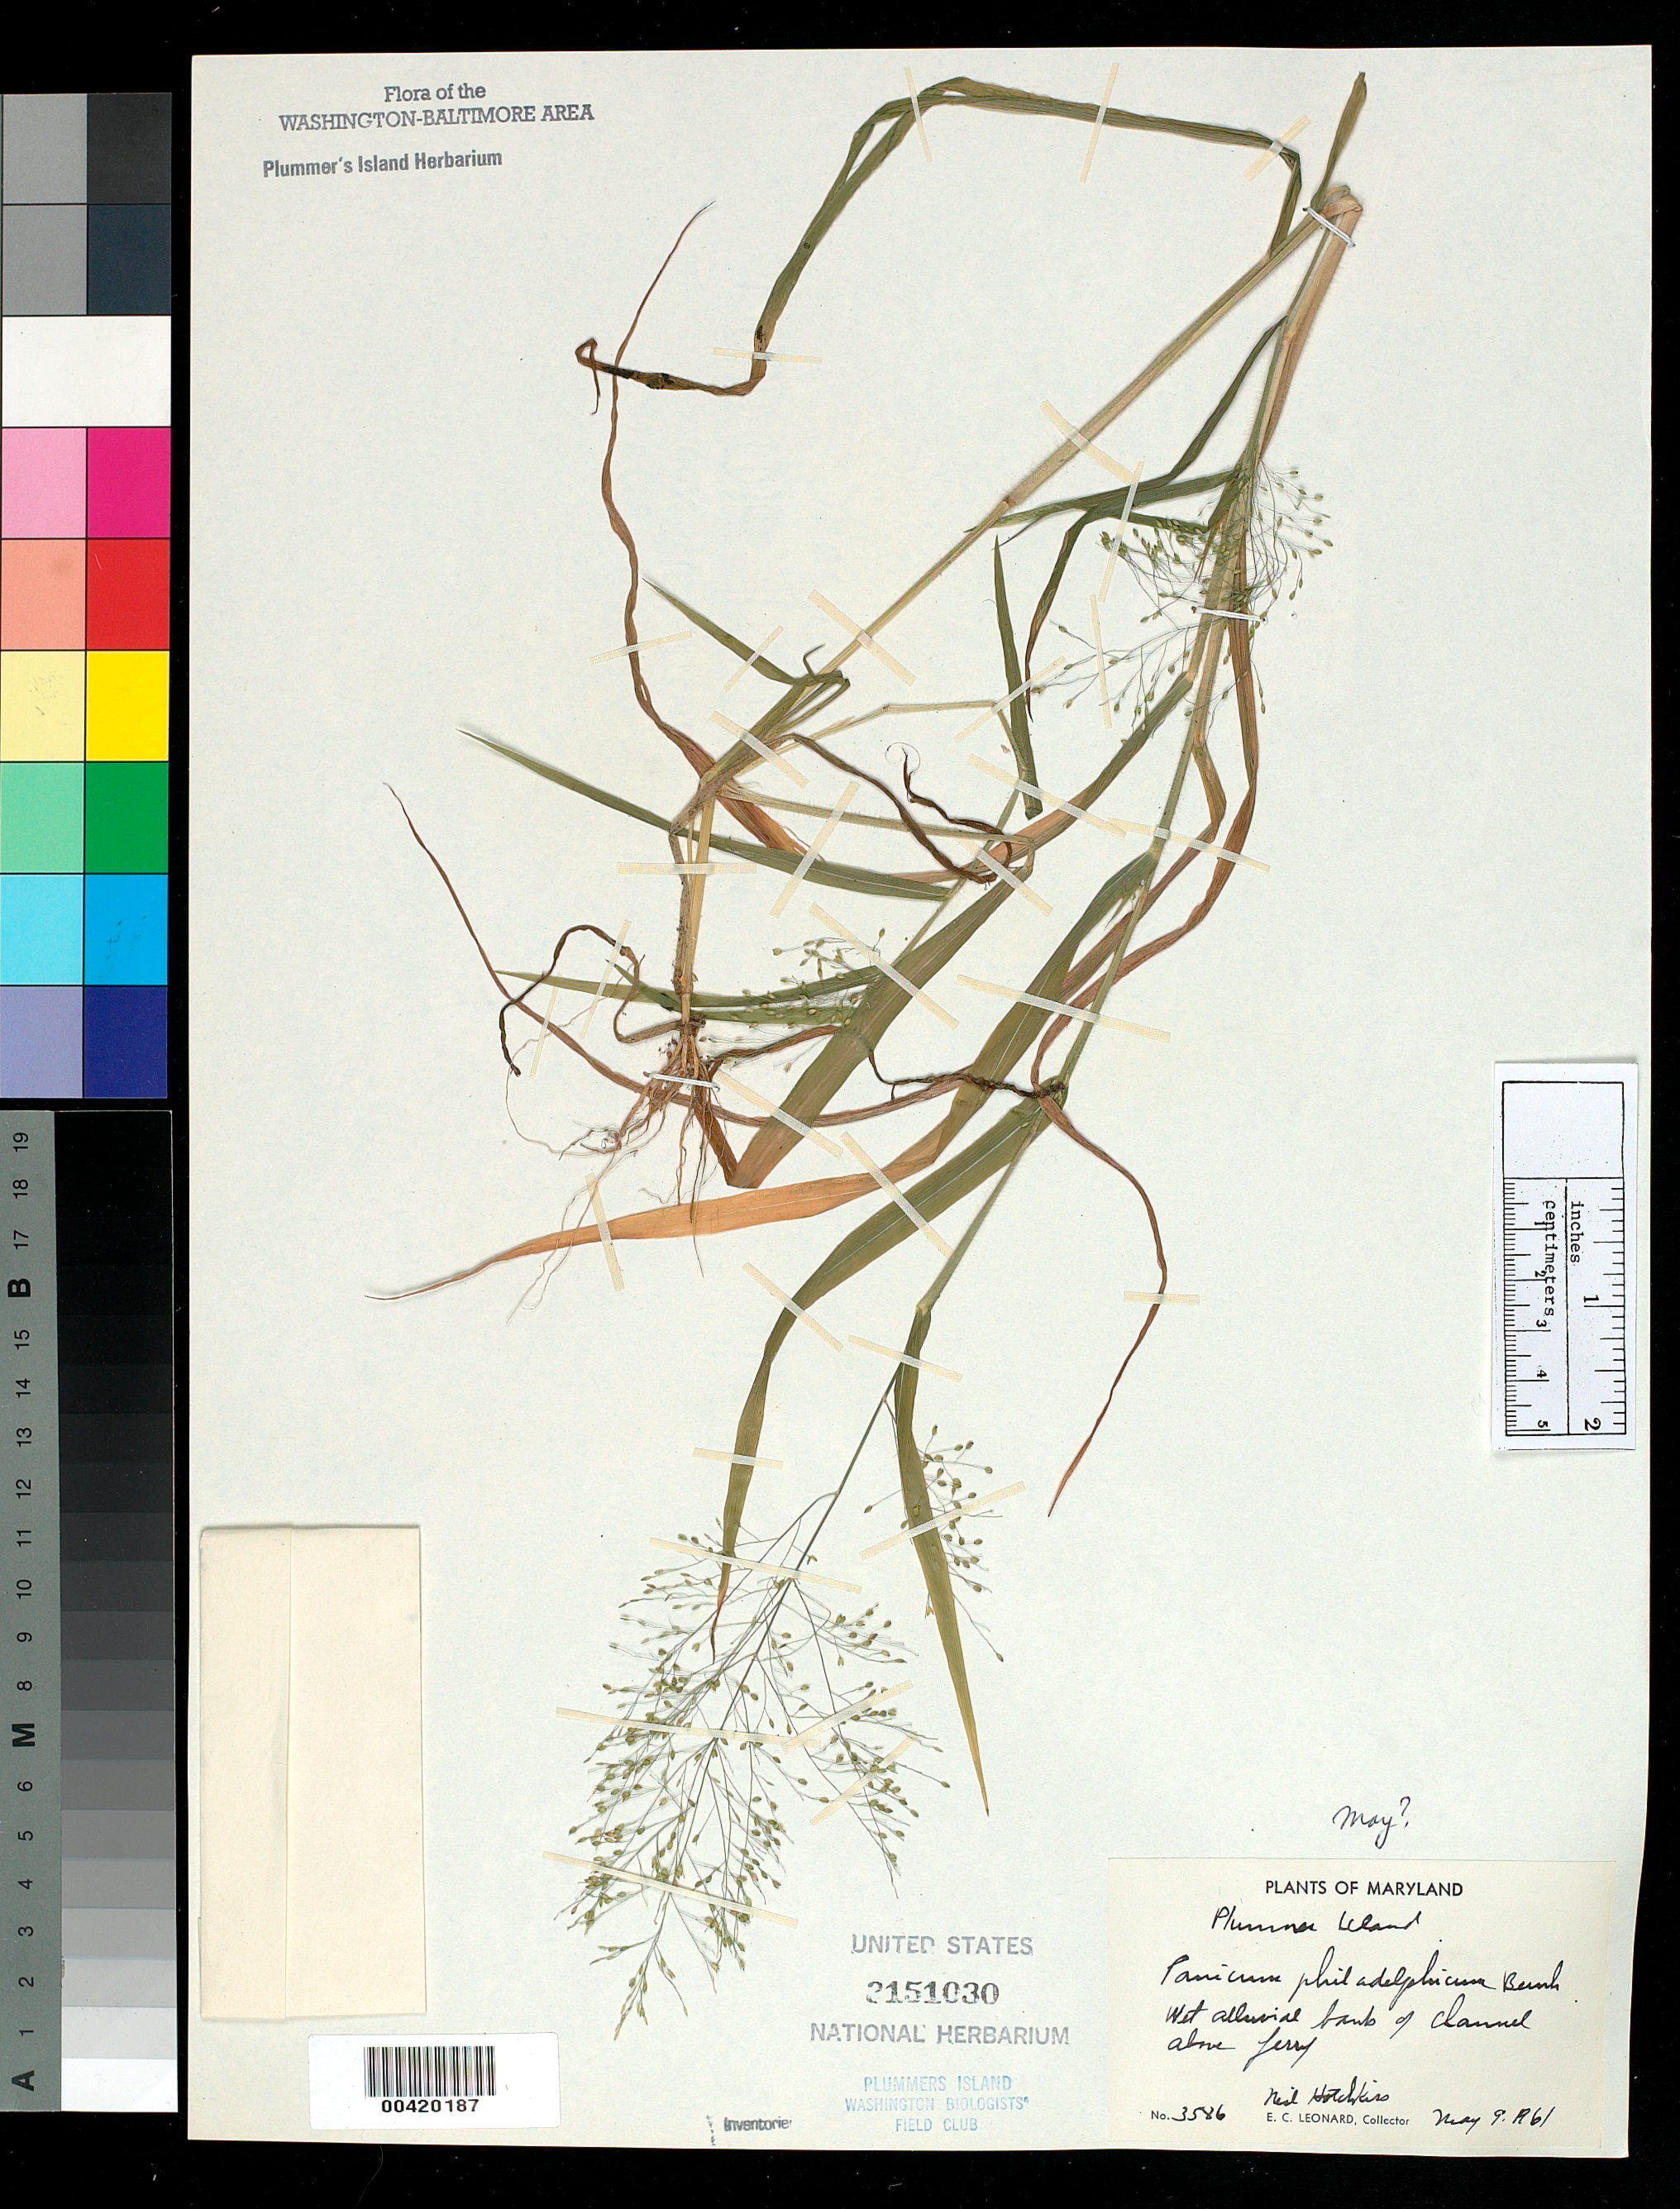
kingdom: Plantae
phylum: Tracheophyta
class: Liliopsida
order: Poales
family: Poaceae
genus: Panicum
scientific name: Panicum philadelphicum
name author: Bernh. ex Trin.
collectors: E. C. Leonard & N. Hotchkiss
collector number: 3586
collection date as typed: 09 May 1961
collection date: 1961-05-09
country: United States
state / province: Maryland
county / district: Montgomery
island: Plummers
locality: Plummer's Island; bank of channel above Ferry C. & O. Canal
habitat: Wet alluvial bank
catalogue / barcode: US 3151030